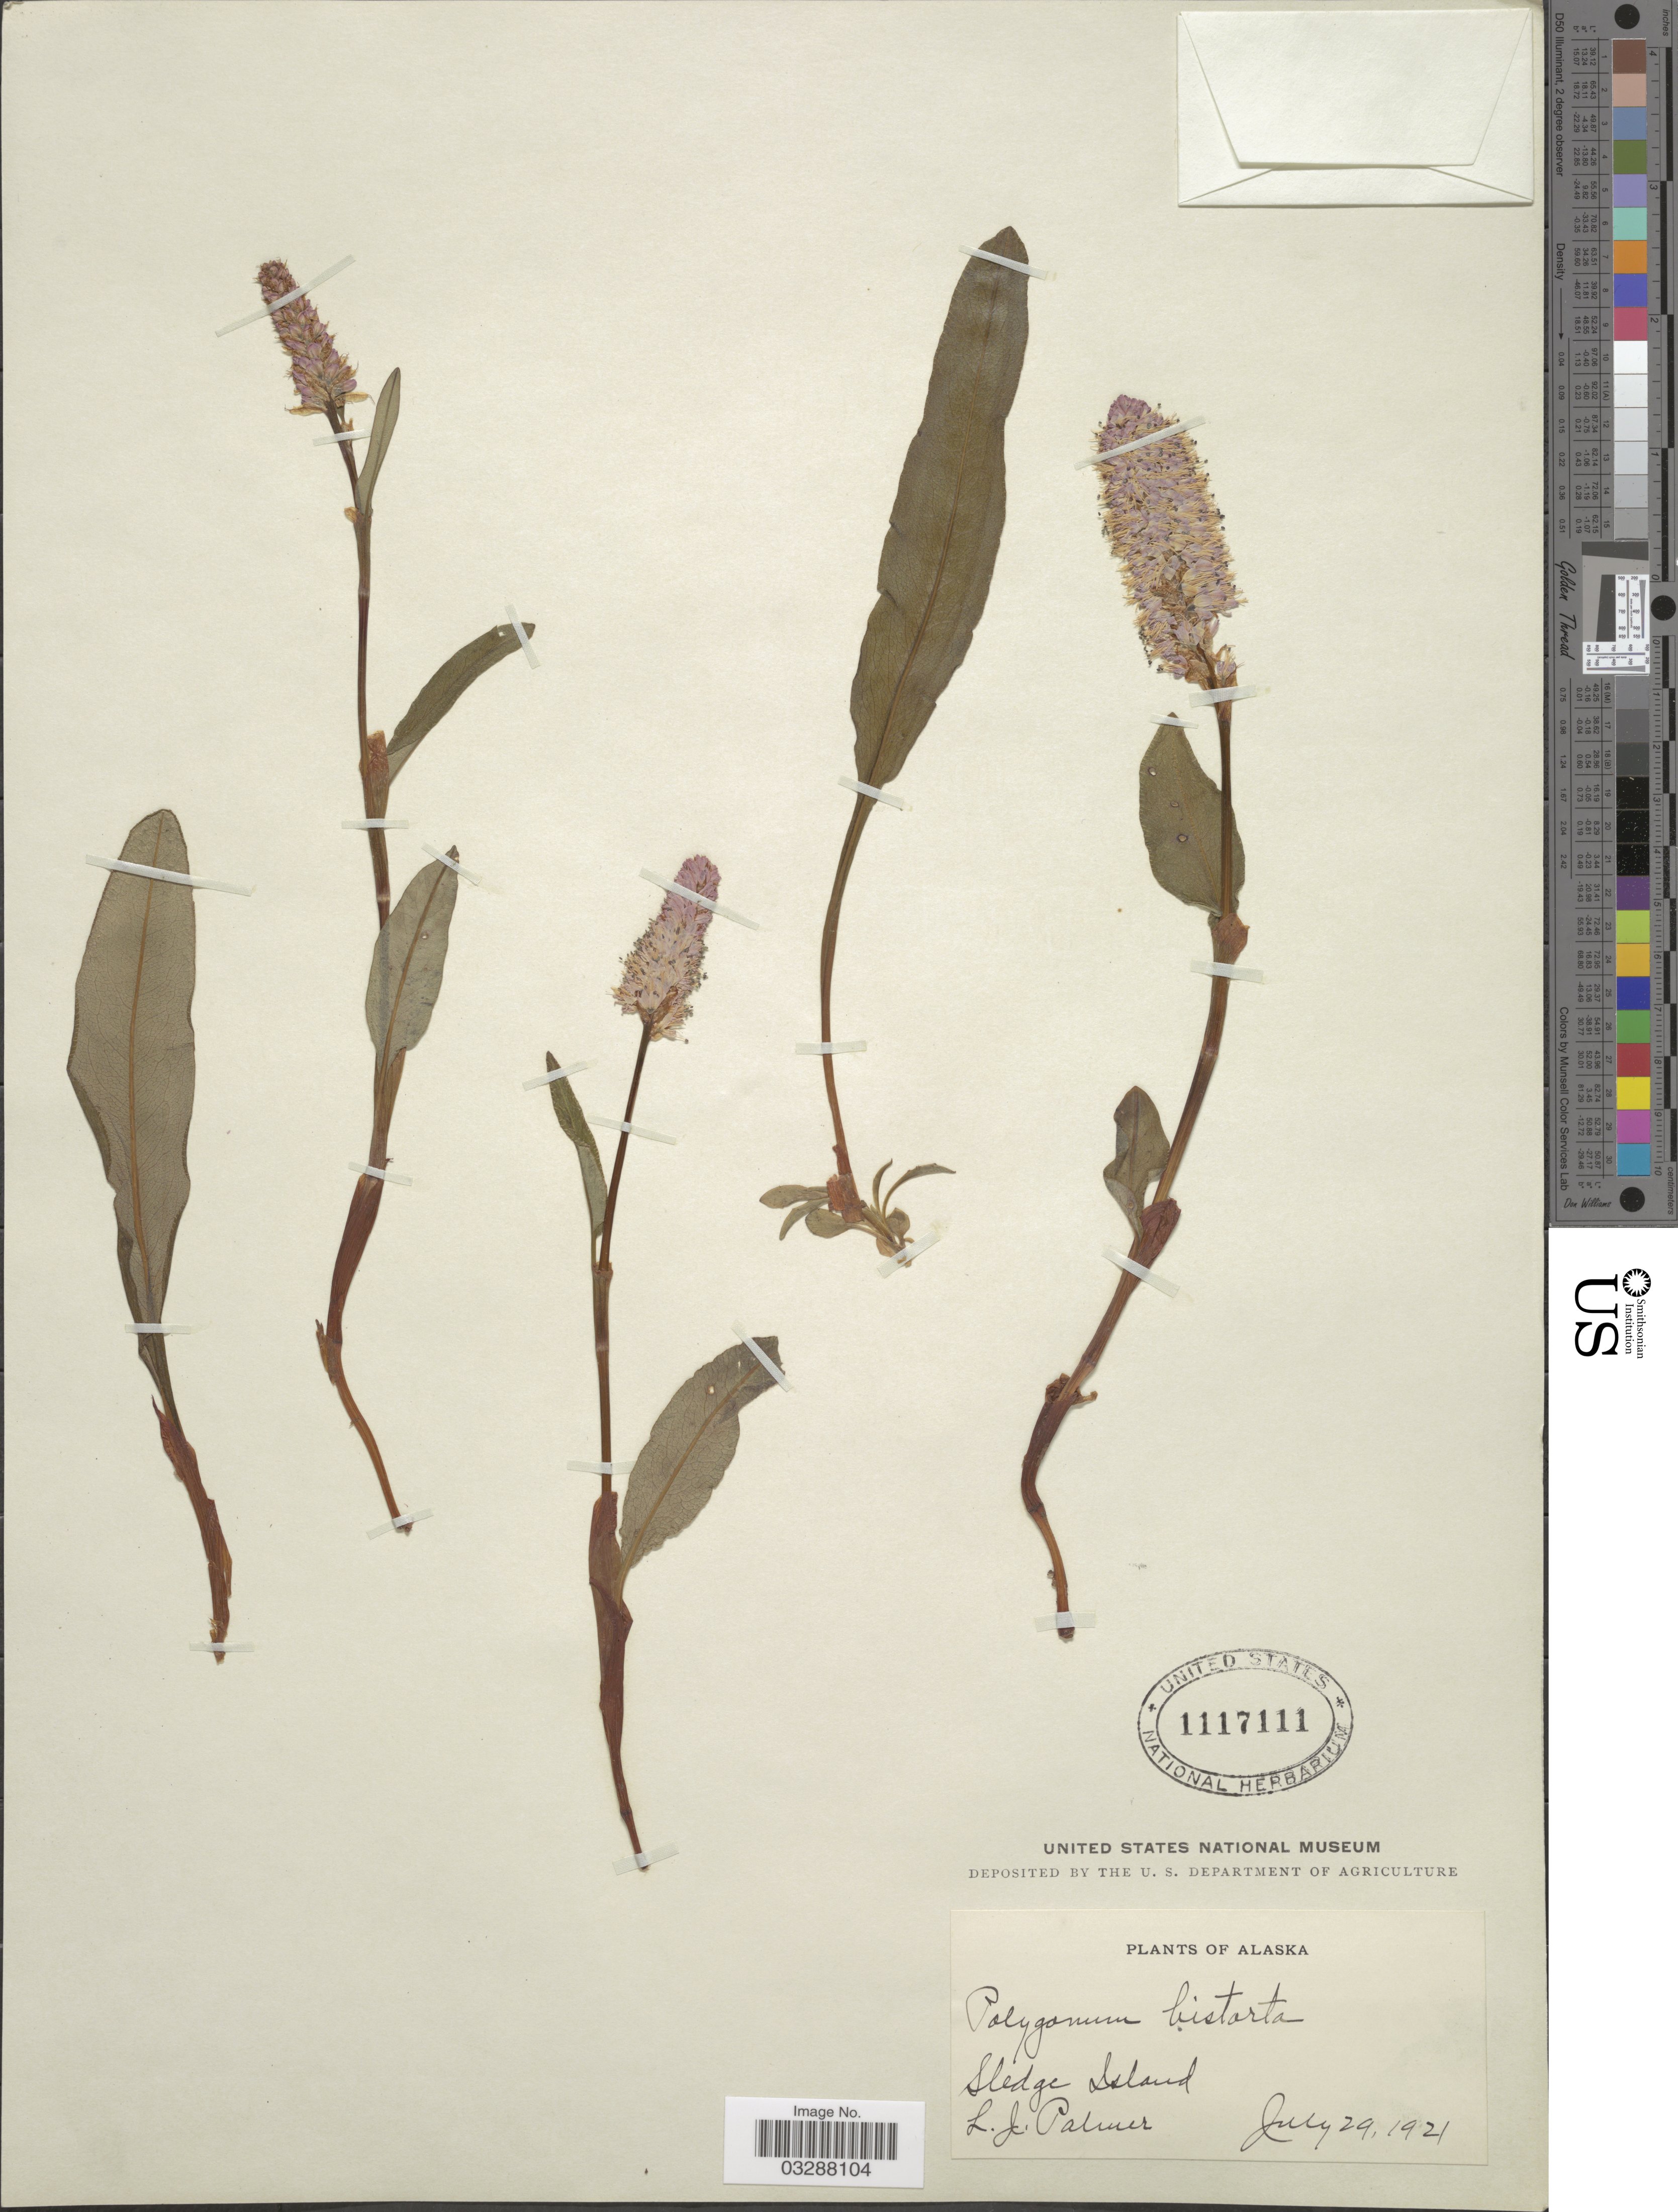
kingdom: Plantae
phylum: Tracheophyta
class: Magnoliopsida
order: Caryophyllales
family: Polygonaceae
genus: Bistorta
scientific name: Bistorta plumosa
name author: (Small) Greene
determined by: Strong, Mark T., (BOT), Smithsonian Institution - National Museum of Natural History (UNITED STATES)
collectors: L. J. Palmer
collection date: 1921-07-29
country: United States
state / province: Alaska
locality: Sledge Island.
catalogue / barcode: US 1117111